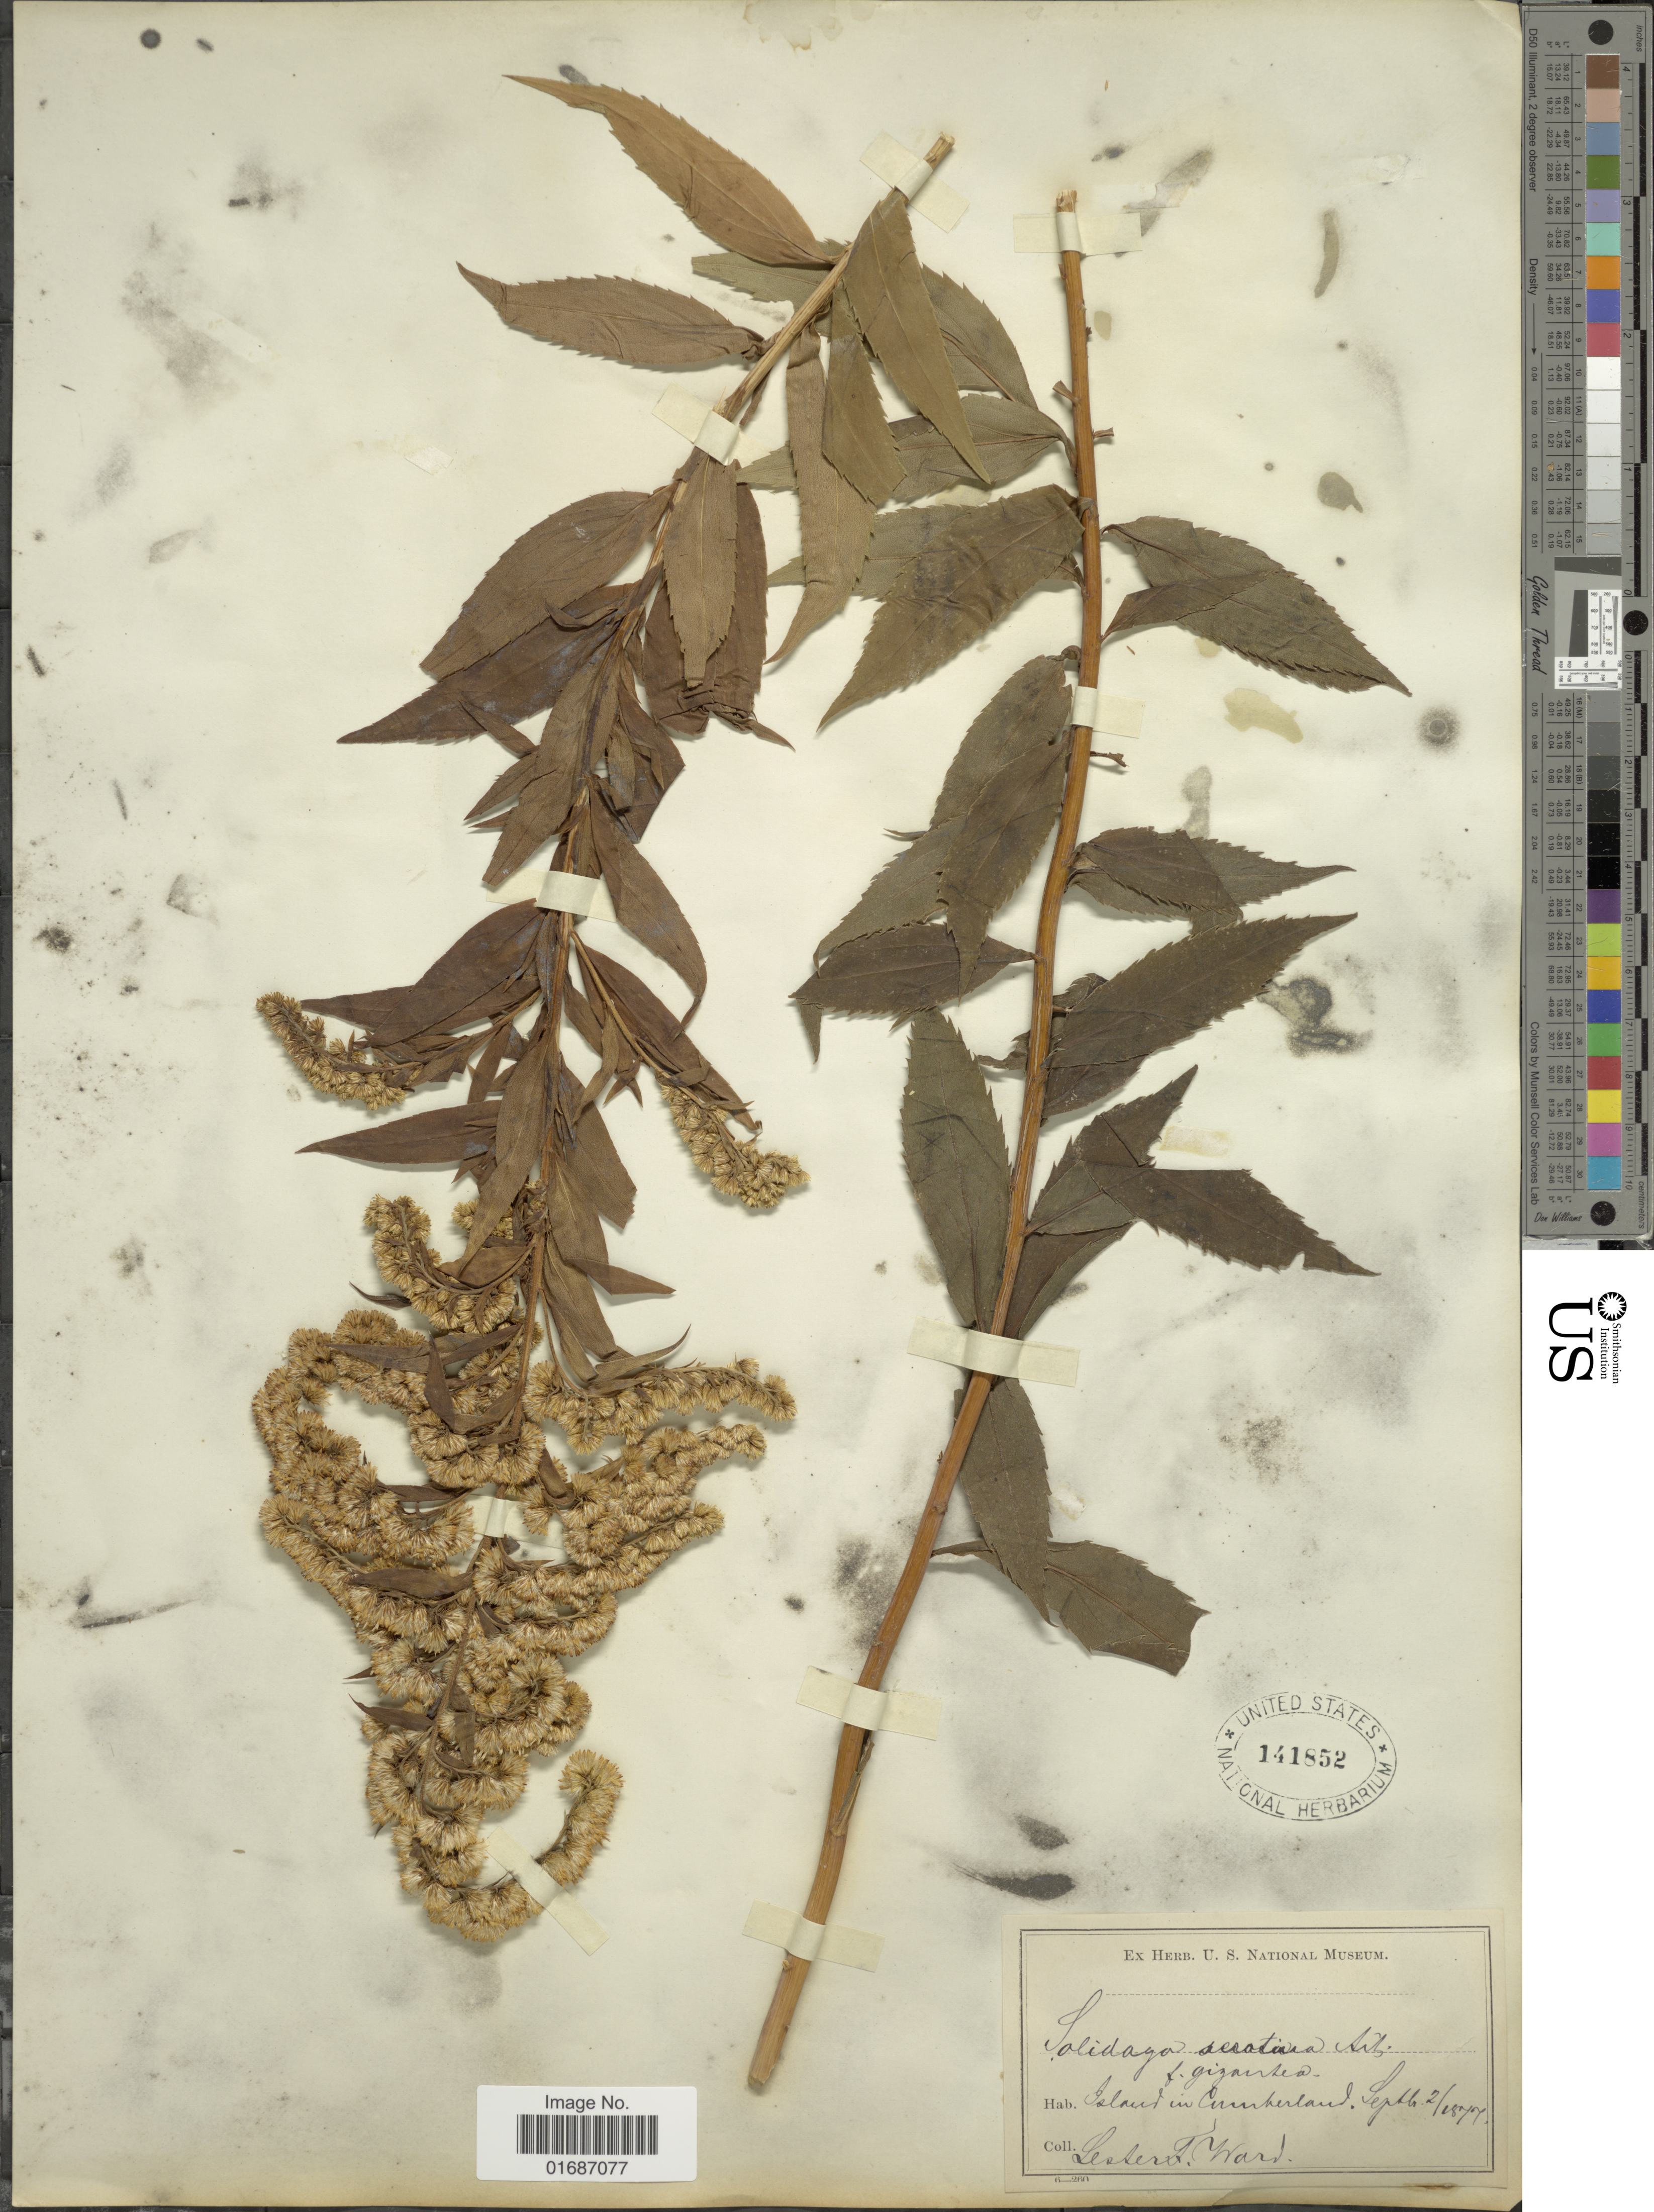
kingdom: Plantae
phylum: Tracheophyta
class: Magnoliopsida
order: Asterales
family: Asteraceae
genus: Solidago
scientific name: Solidago gigantea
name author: Aiton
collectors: L. F. Ward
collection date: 1877-08-02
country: United States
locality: Island in Cumberland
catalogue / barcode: US 141852